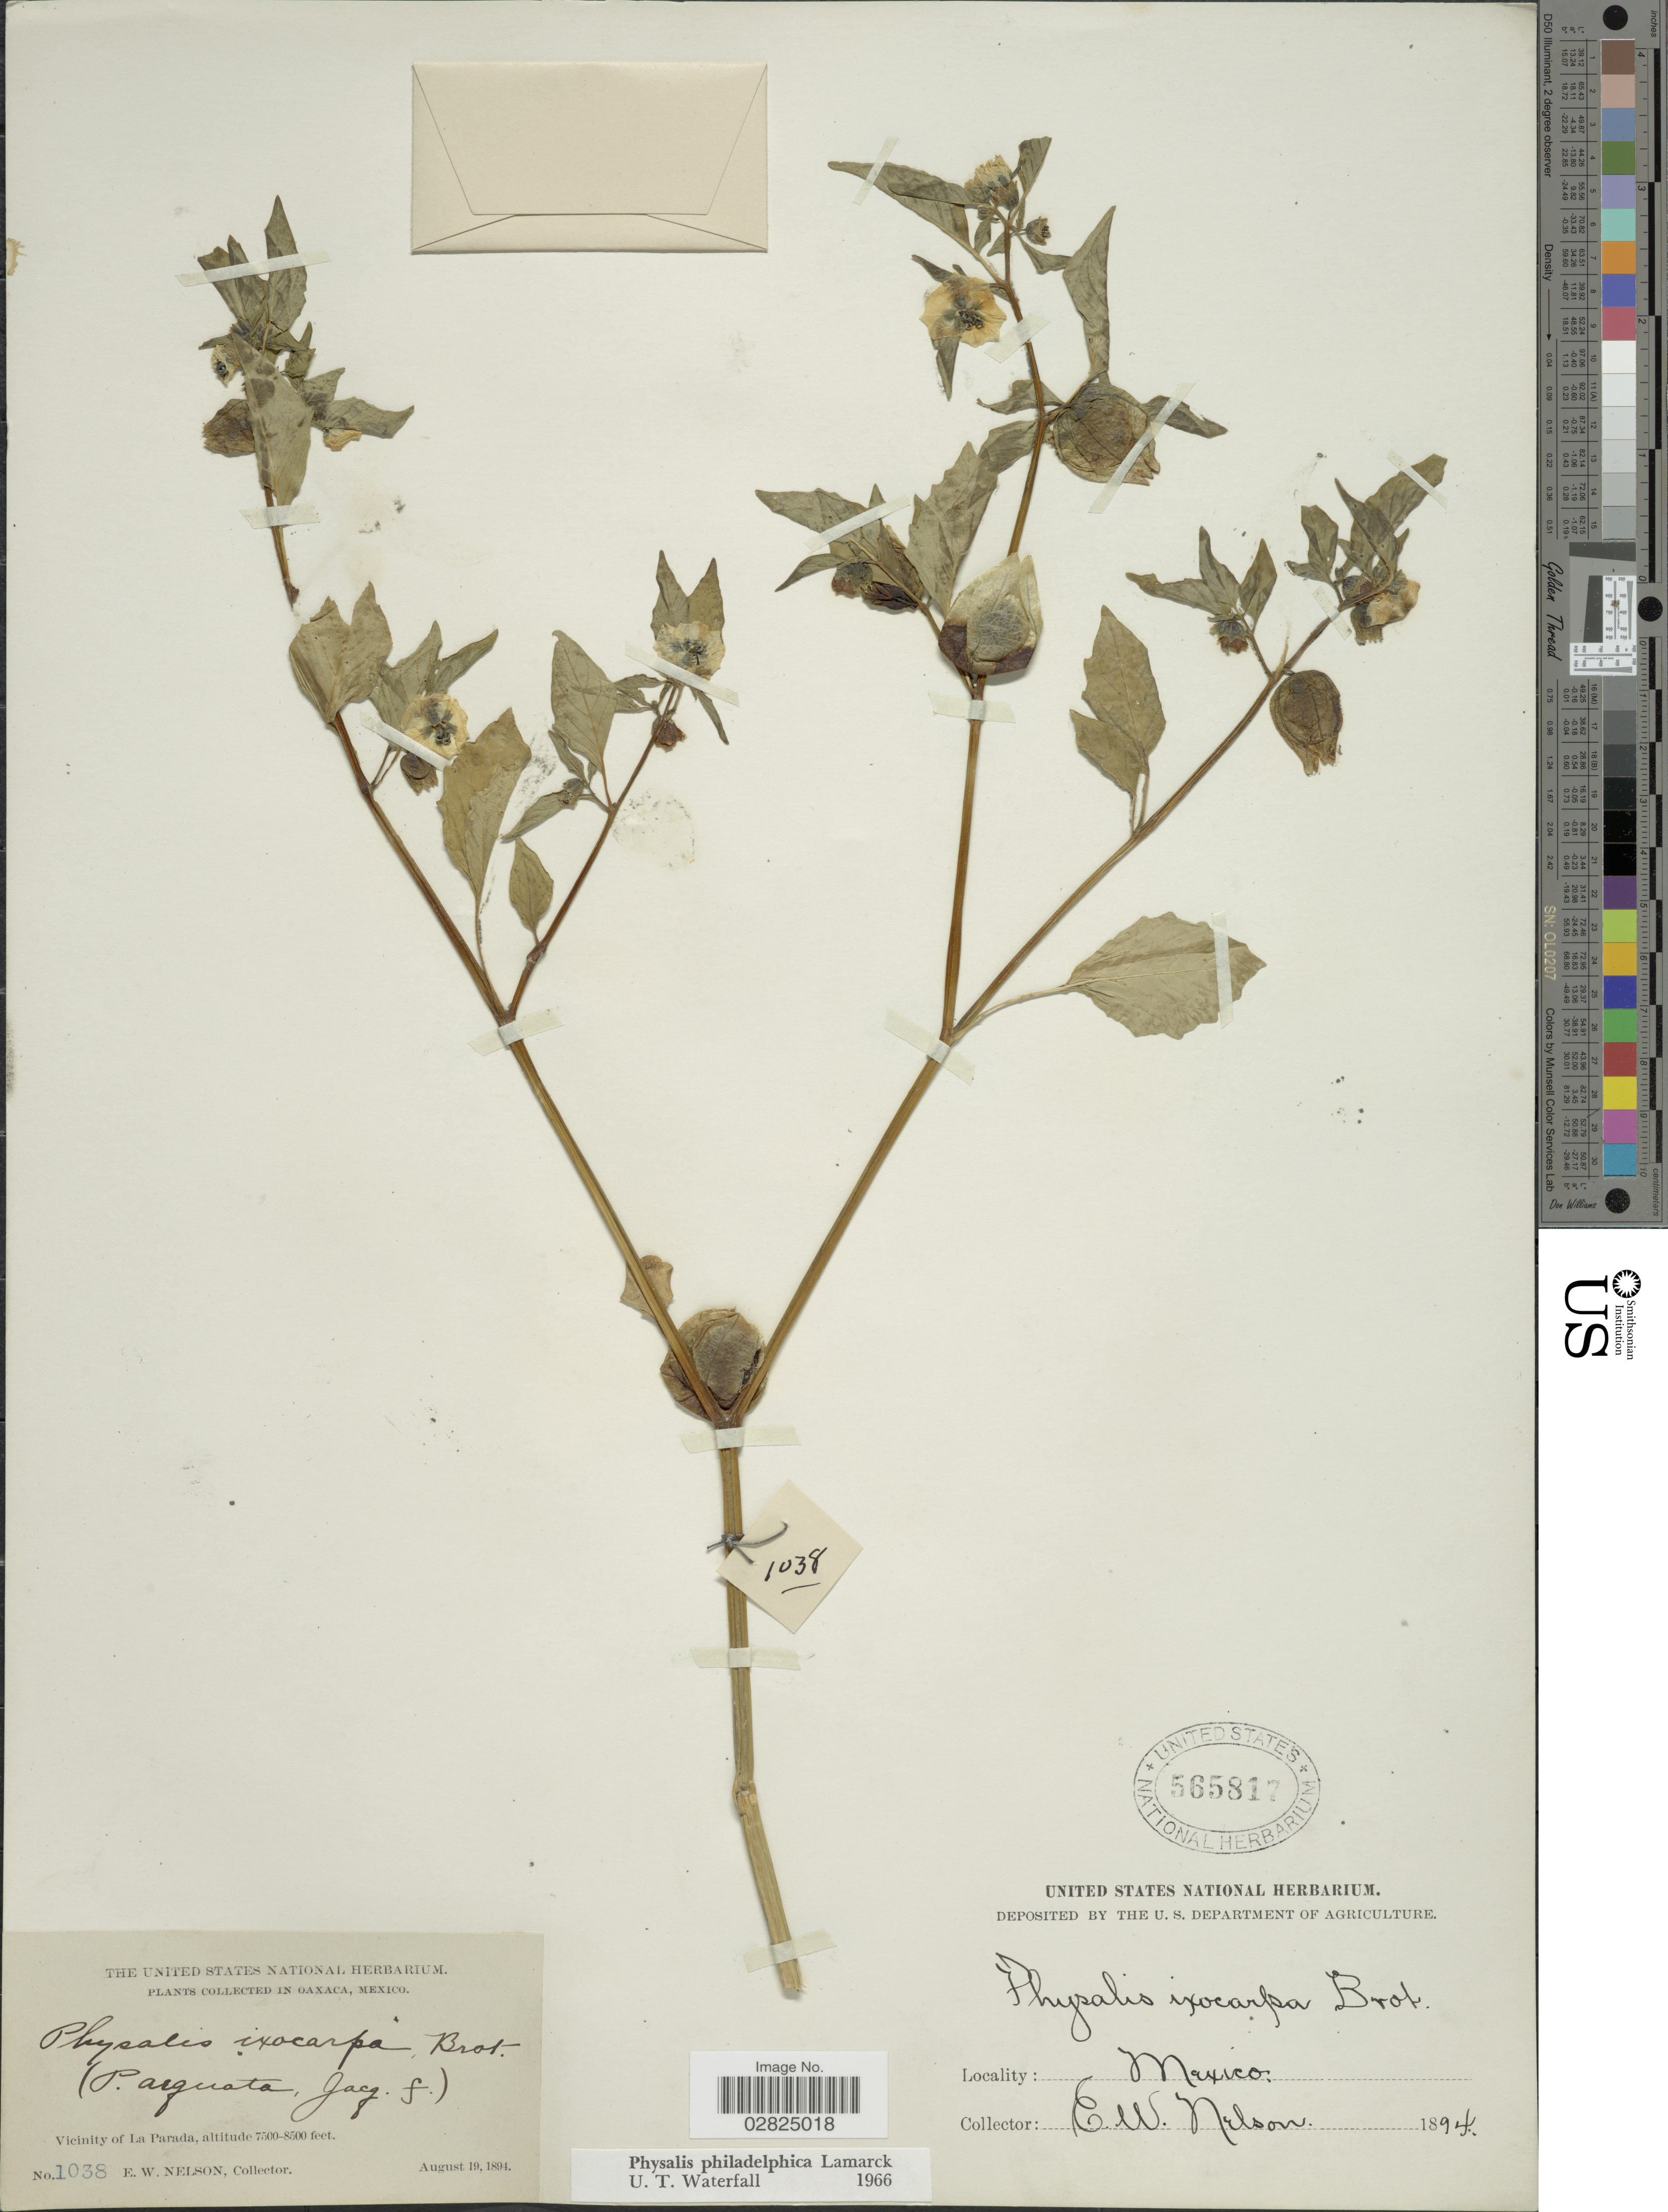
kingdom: Plantae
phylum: Tracheophyta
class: Magnoliopsida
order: Solanales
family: Solanaceae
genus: Physalis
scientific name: Physalis philadelphica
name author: Lam.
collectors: E. W. Nelson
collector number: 1038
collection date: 1894-08-19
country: Mexico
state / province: Oaxaca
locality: Vicinity of La Parada.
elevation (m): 2286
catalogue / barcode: US 565817